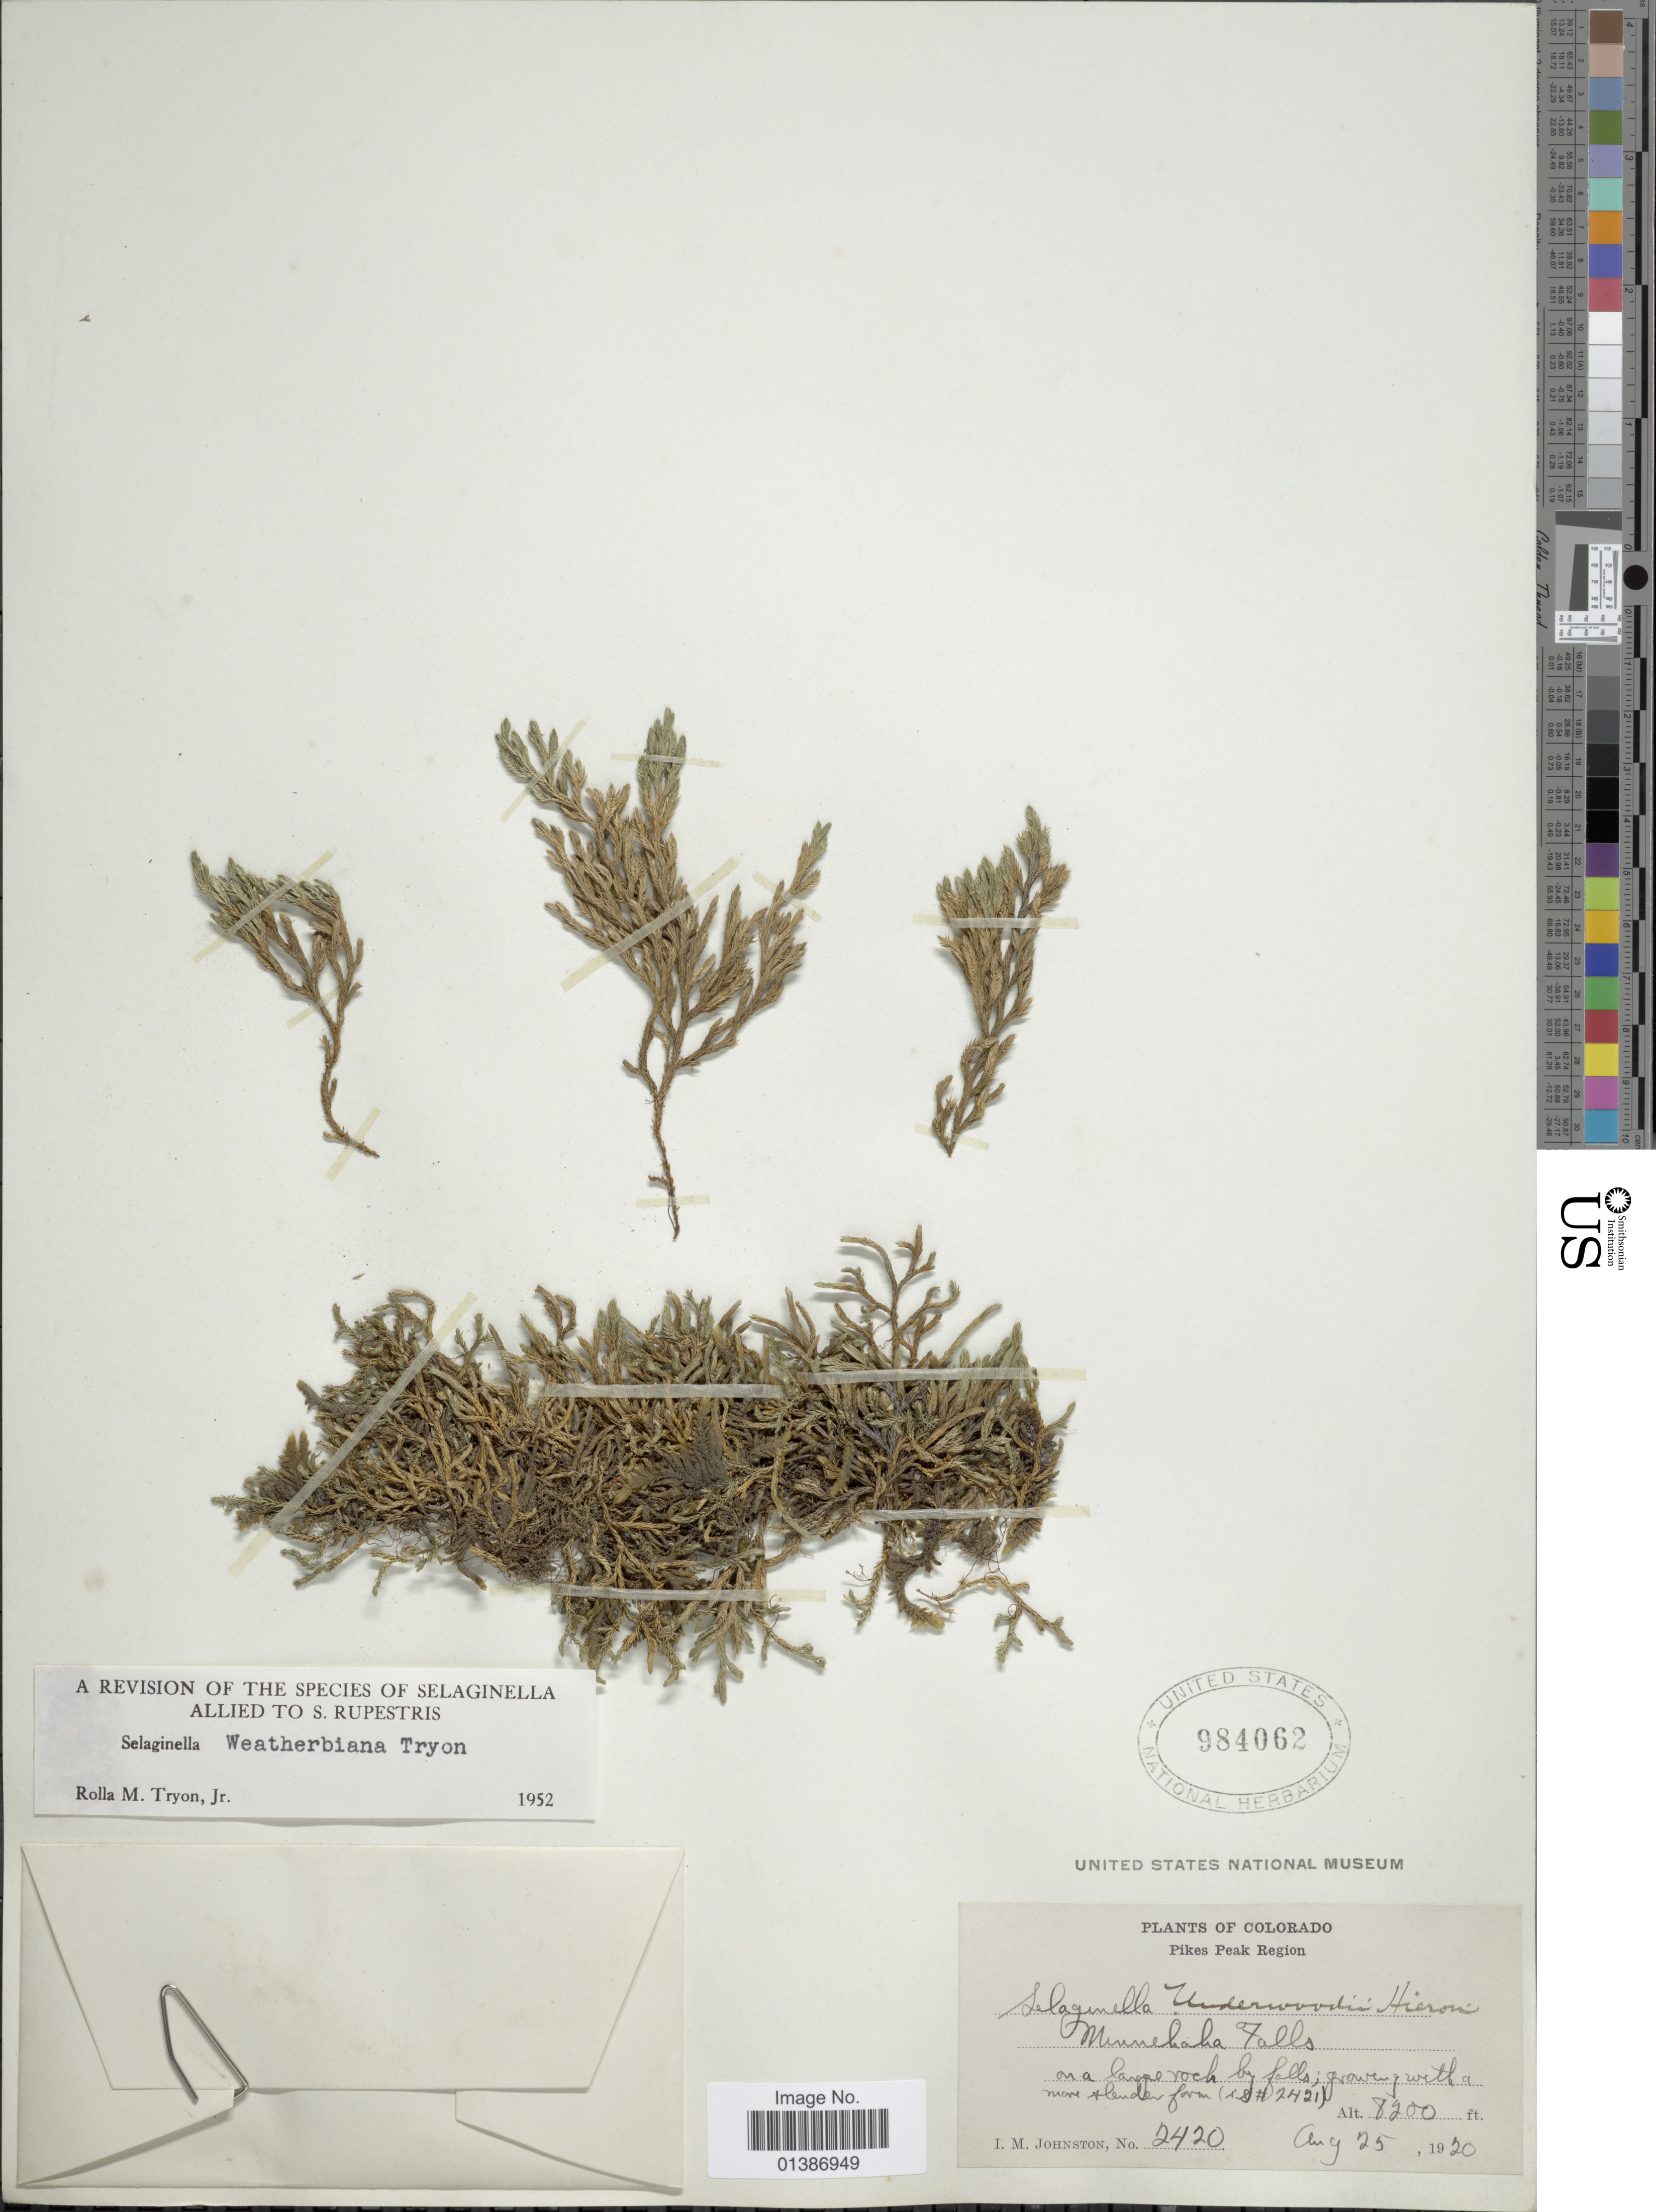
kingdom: Plantae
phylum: Tracheophyta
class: Lycopodiopsida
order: Selaginellales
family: Selaginellaceae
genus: Selaginella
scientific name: Selaginella weatherbiana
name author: R.M. Tryon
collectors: I.M. Johnston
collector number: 2420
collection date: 1920-08-25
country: United States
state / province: Colorado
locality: Pikes Peak Region, Minnehaha Falls. On a larg rock by the falls.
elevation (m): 2499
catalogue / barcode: US 984062